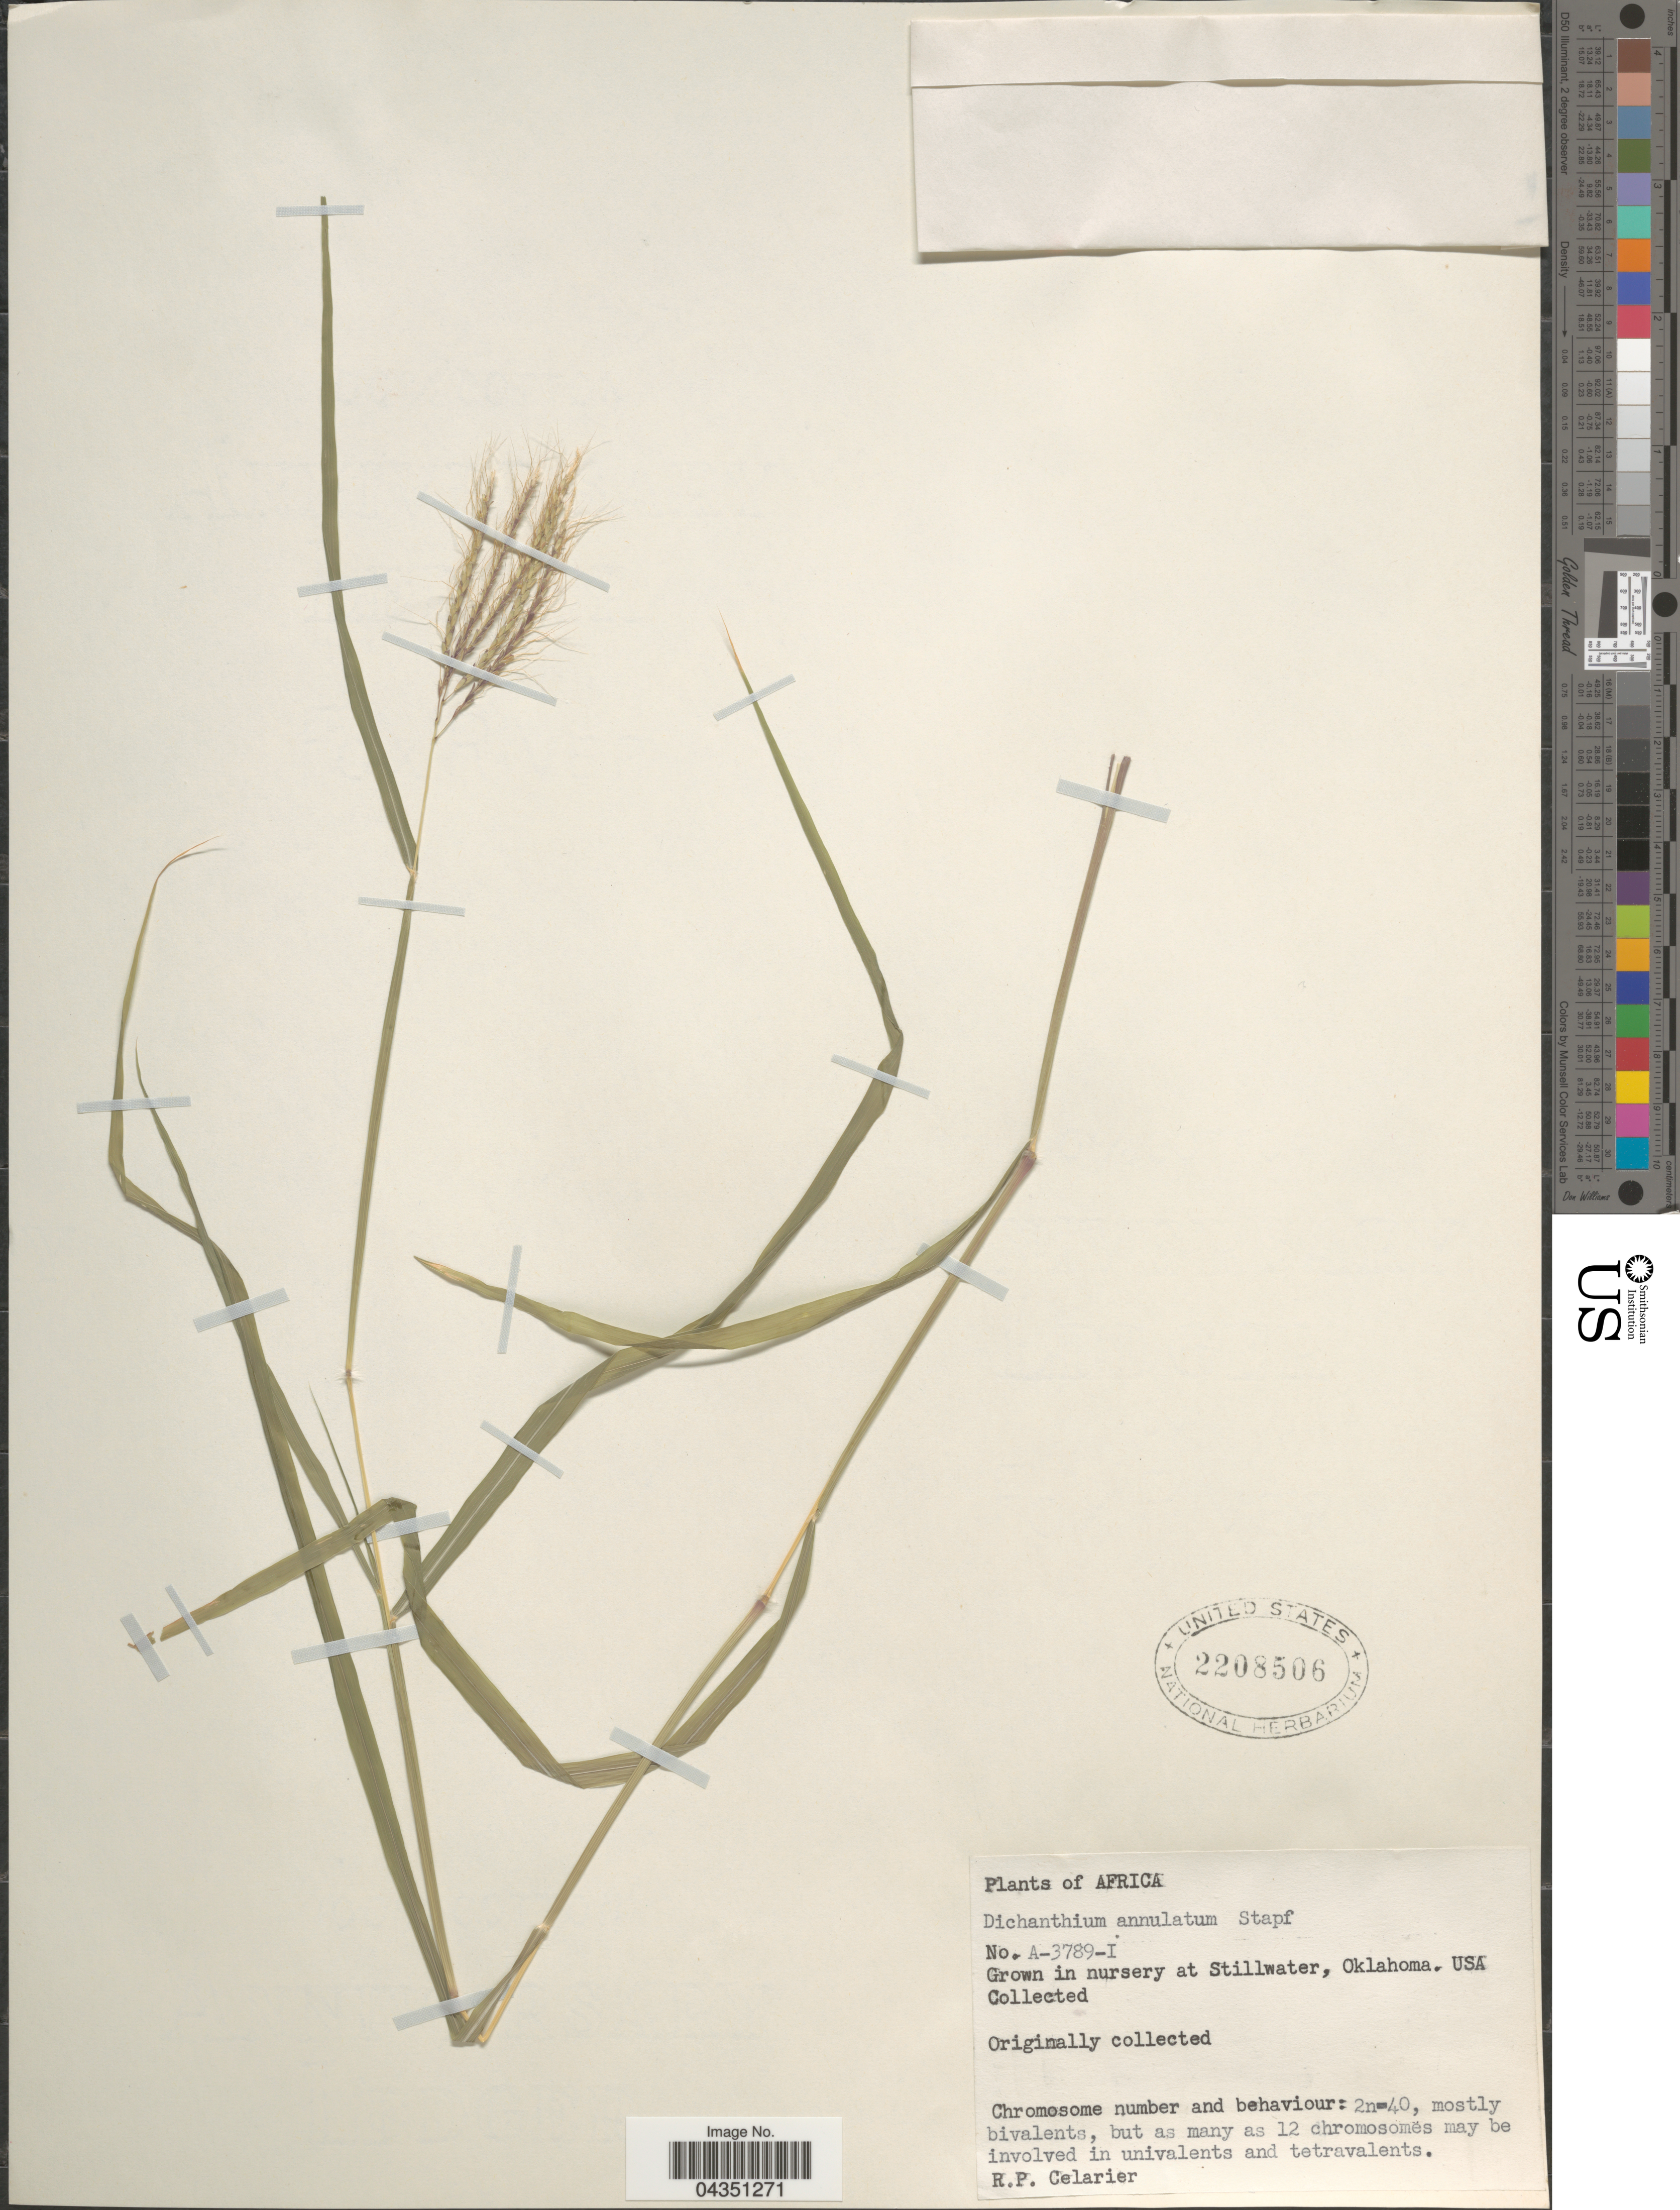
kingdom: Plantae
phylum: Tracheophyta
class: Liliopsida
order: Poales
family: Poaceae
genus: Dichanthium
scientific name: Dichanthium annulatum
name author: (Forssk.) Stapf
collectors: R. Celarier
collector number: A-3789-I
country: United States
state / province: Oklahoma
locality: In nursery at Stillwater.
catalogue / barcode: US 2208506